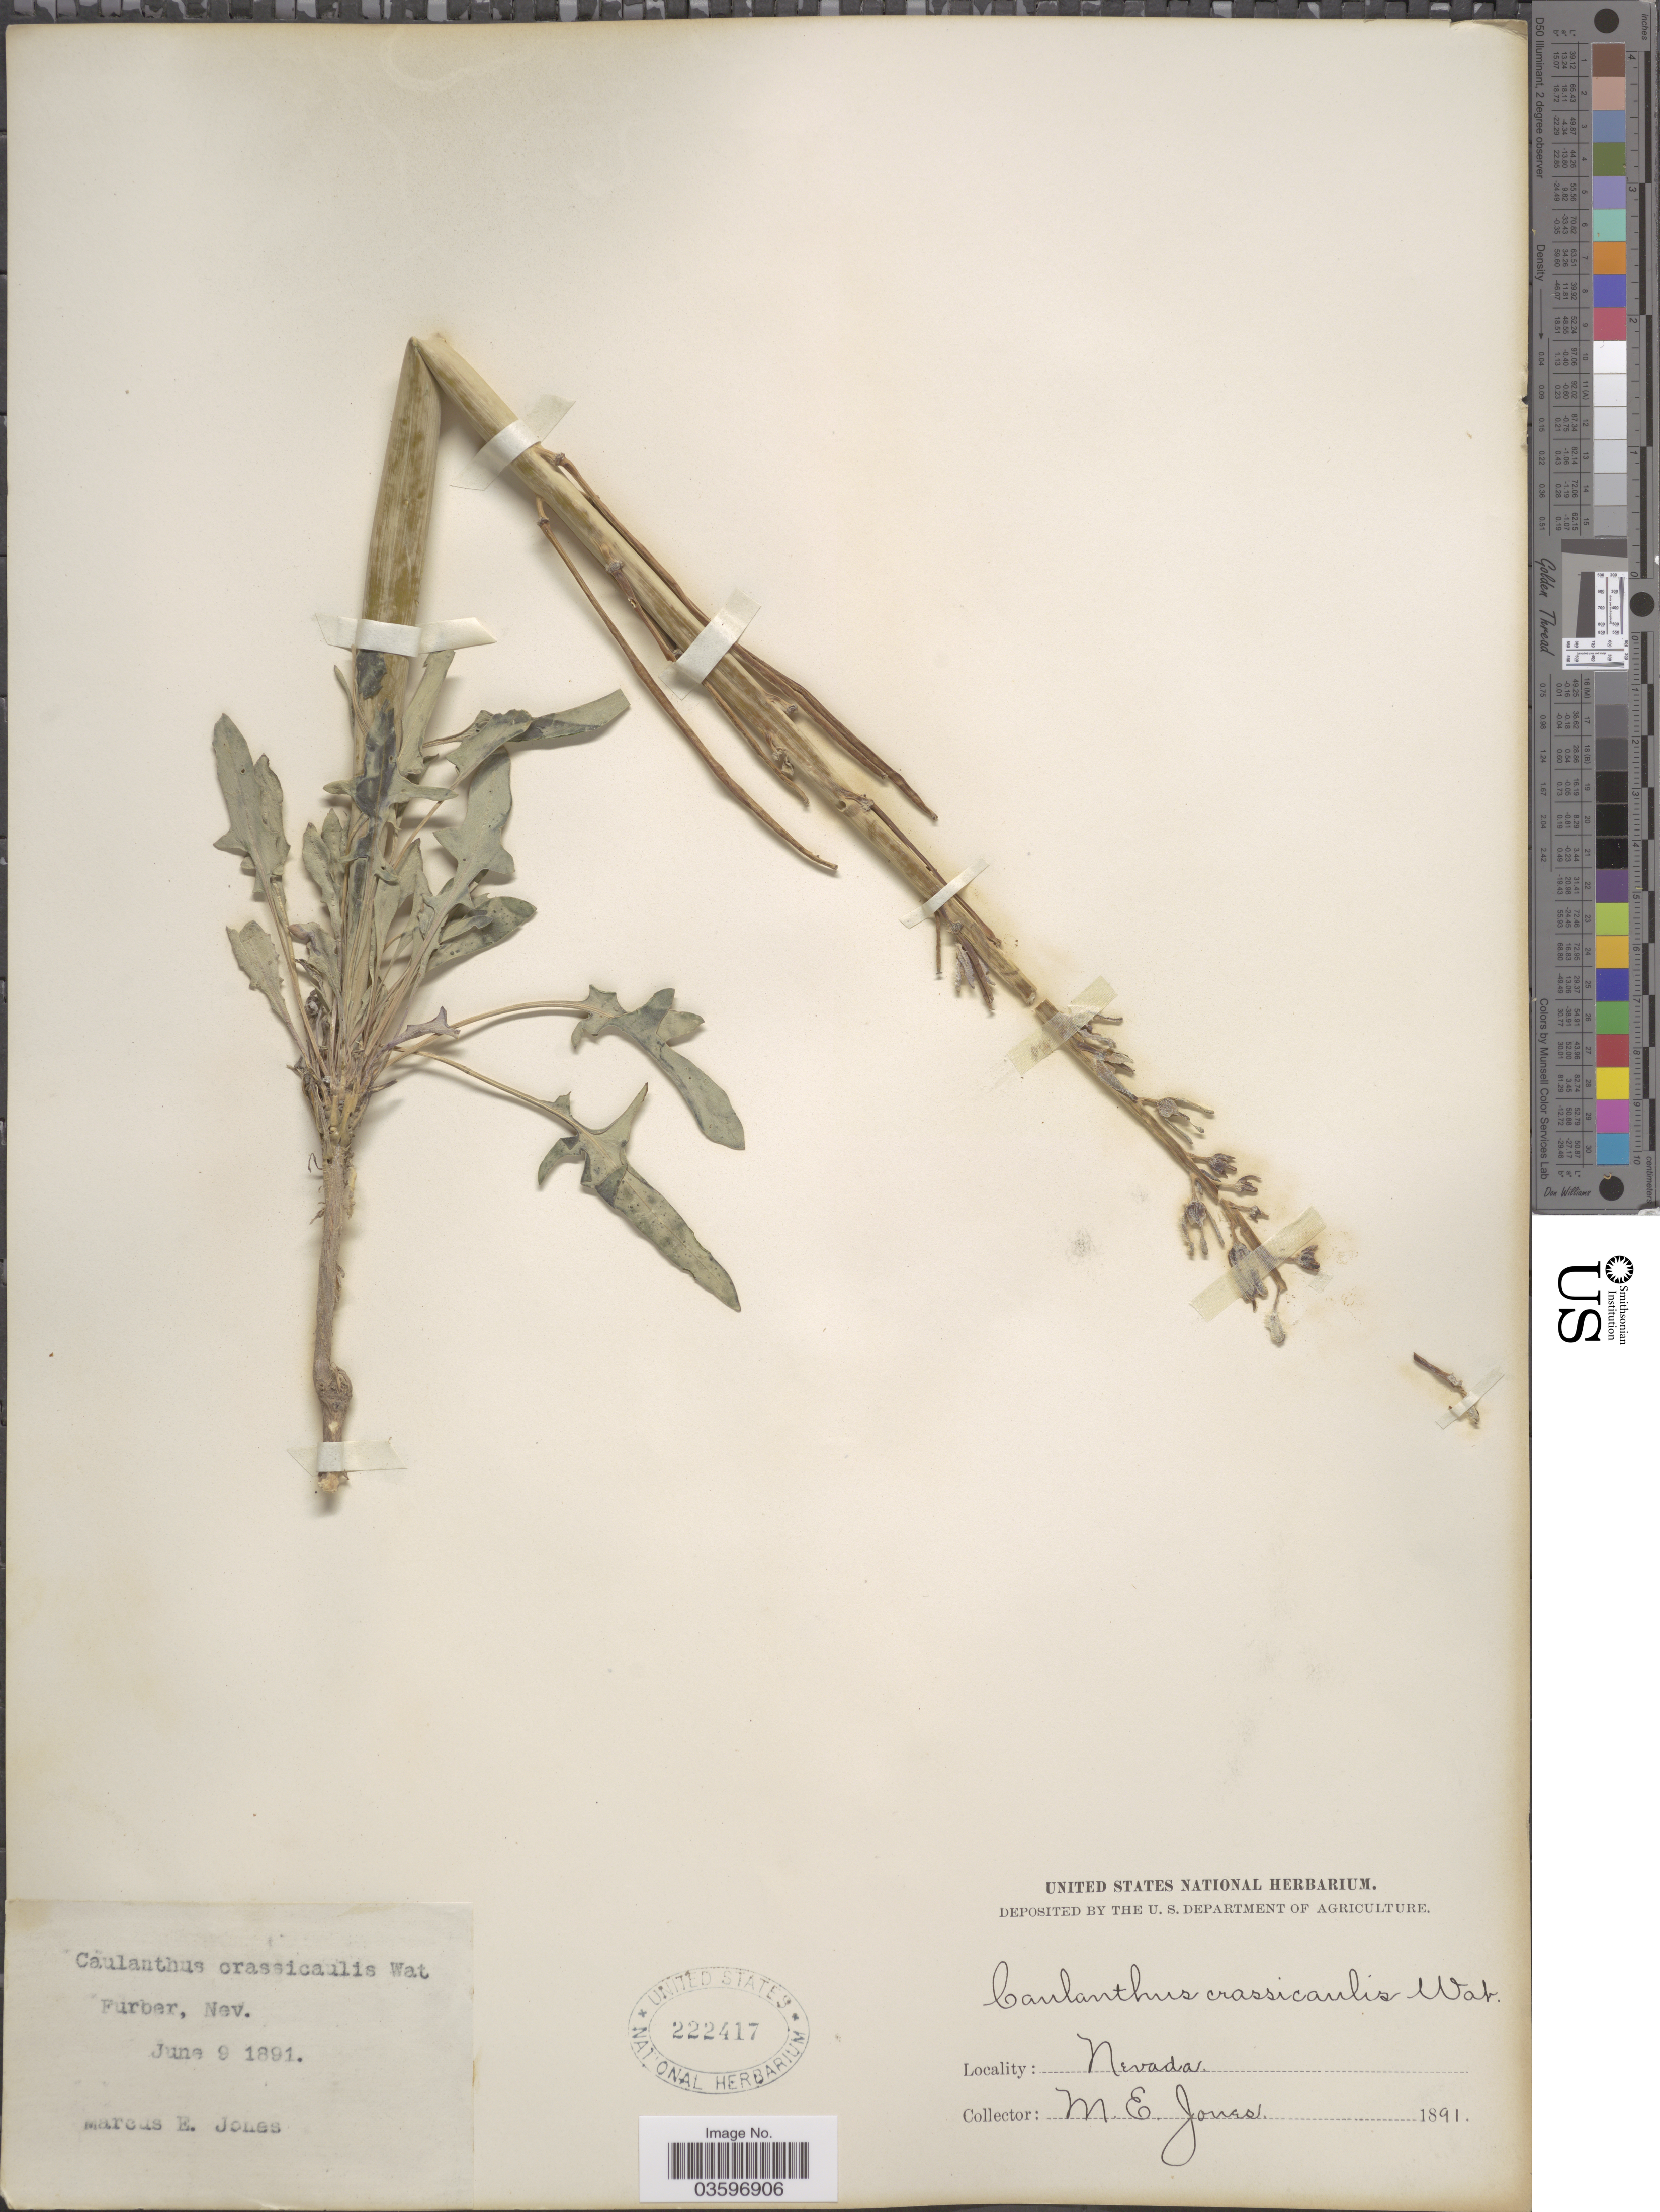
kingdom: Plantae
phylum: Tracheophyta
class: Magnoliopsida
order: Brassicales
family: Brassicaceae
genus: Caulanthus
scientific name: Caulanthus crassicaulis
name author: S. Watson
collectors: M. E. Jones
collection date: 1891-06-09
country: United States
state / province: Nevada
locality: Furber.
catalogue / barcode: US 222417